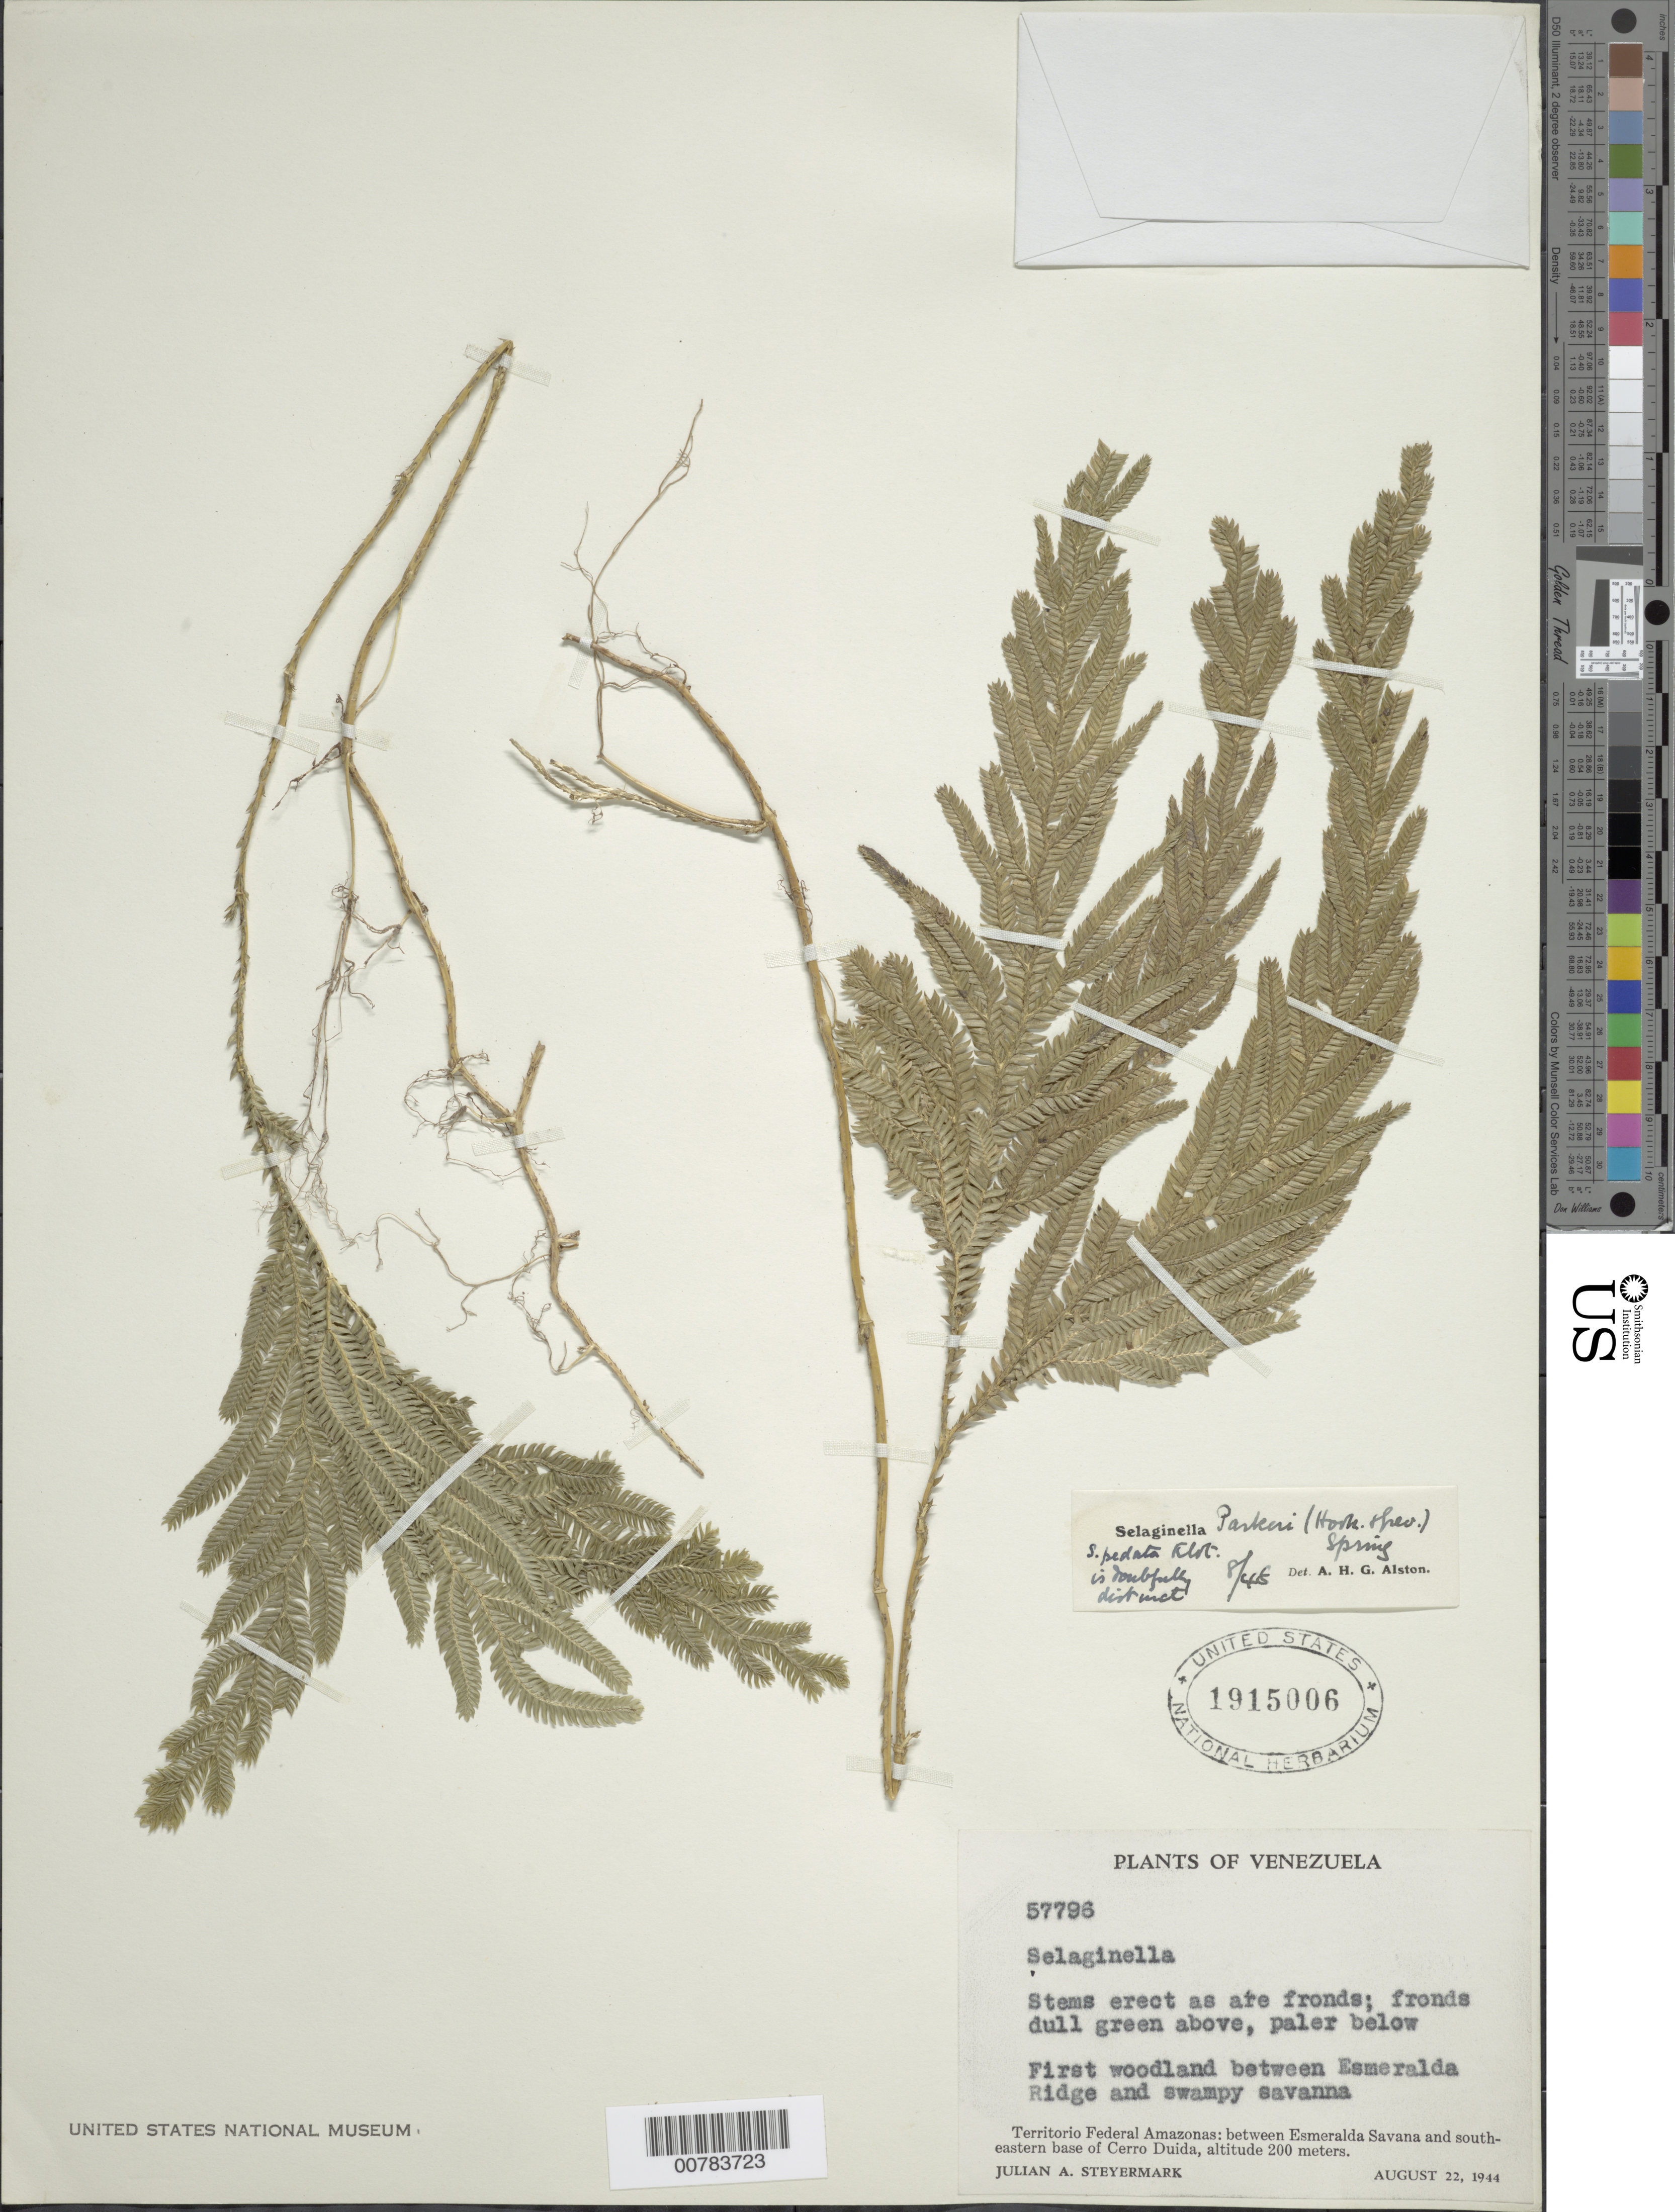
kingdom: Plantae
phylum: Tracheophyta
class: Lycopodiopsida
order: Selaginellales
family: Selaginellaceae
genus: Selaginella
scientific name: Selaginella parkeri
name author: (Hook. & Grev.) Spring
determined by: Alston, A. H. G.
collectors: J. Steyermark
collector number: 57796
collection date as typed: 22-Aug-44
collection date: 1944-08-22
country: Venezuela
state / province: Amazonas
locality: Cerro Duida, betw. Esmeralda Savanna & SE Cerro Duida, between first and second woodlnds after crossing Esmeralda ridge on way to Duida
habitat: Woodland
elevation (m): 200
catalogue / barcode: US 1915006